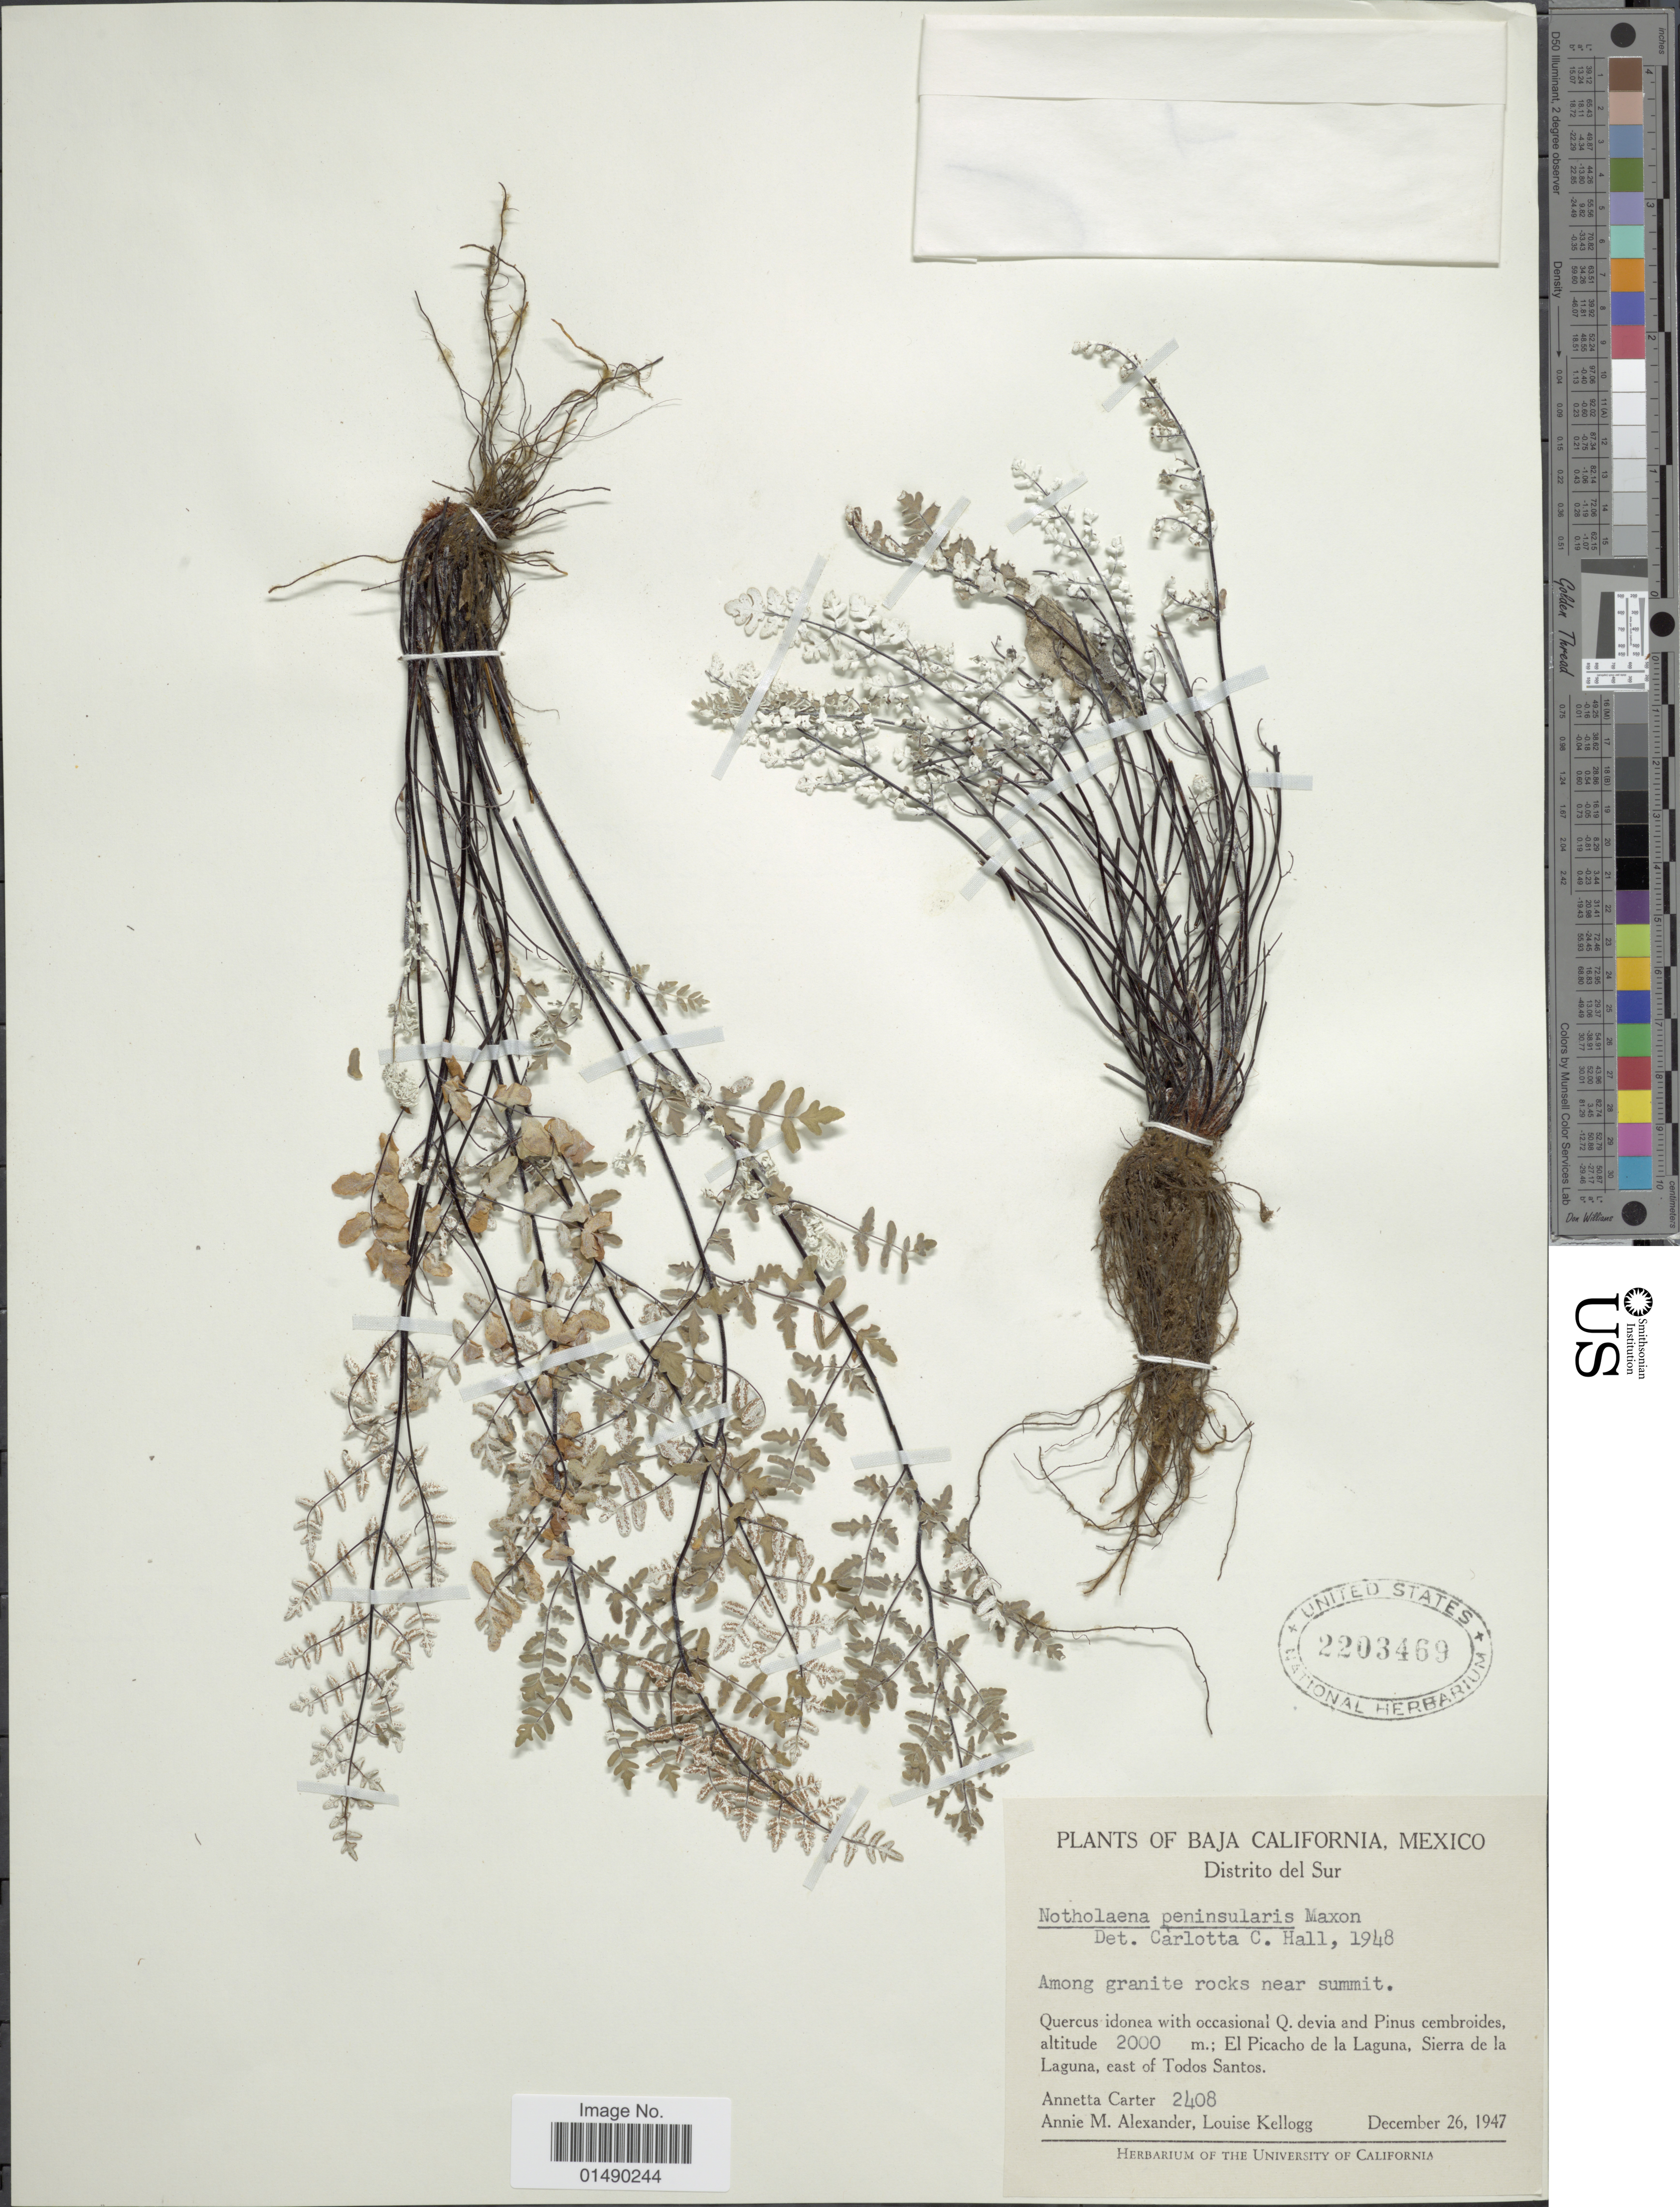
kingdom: Plantae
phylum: Tracheophyta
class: Polypodiopsida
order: Polypodiales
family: Pteridaceae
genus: Argyrochosma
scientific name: Argyrochosma peninsularis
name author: (Maxon & Weath.) Windham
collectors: A. Carter, A. M. Alexander & L. Kellogg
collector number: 2408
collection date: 1947-12-26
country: Mexico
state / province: Baja California Sur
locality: Mexico, Distrito del Sur, El Picacho de la Laguna, Sierra de la Laguna, east of Todos Santos.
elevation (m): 2000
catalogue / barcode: US 2203469